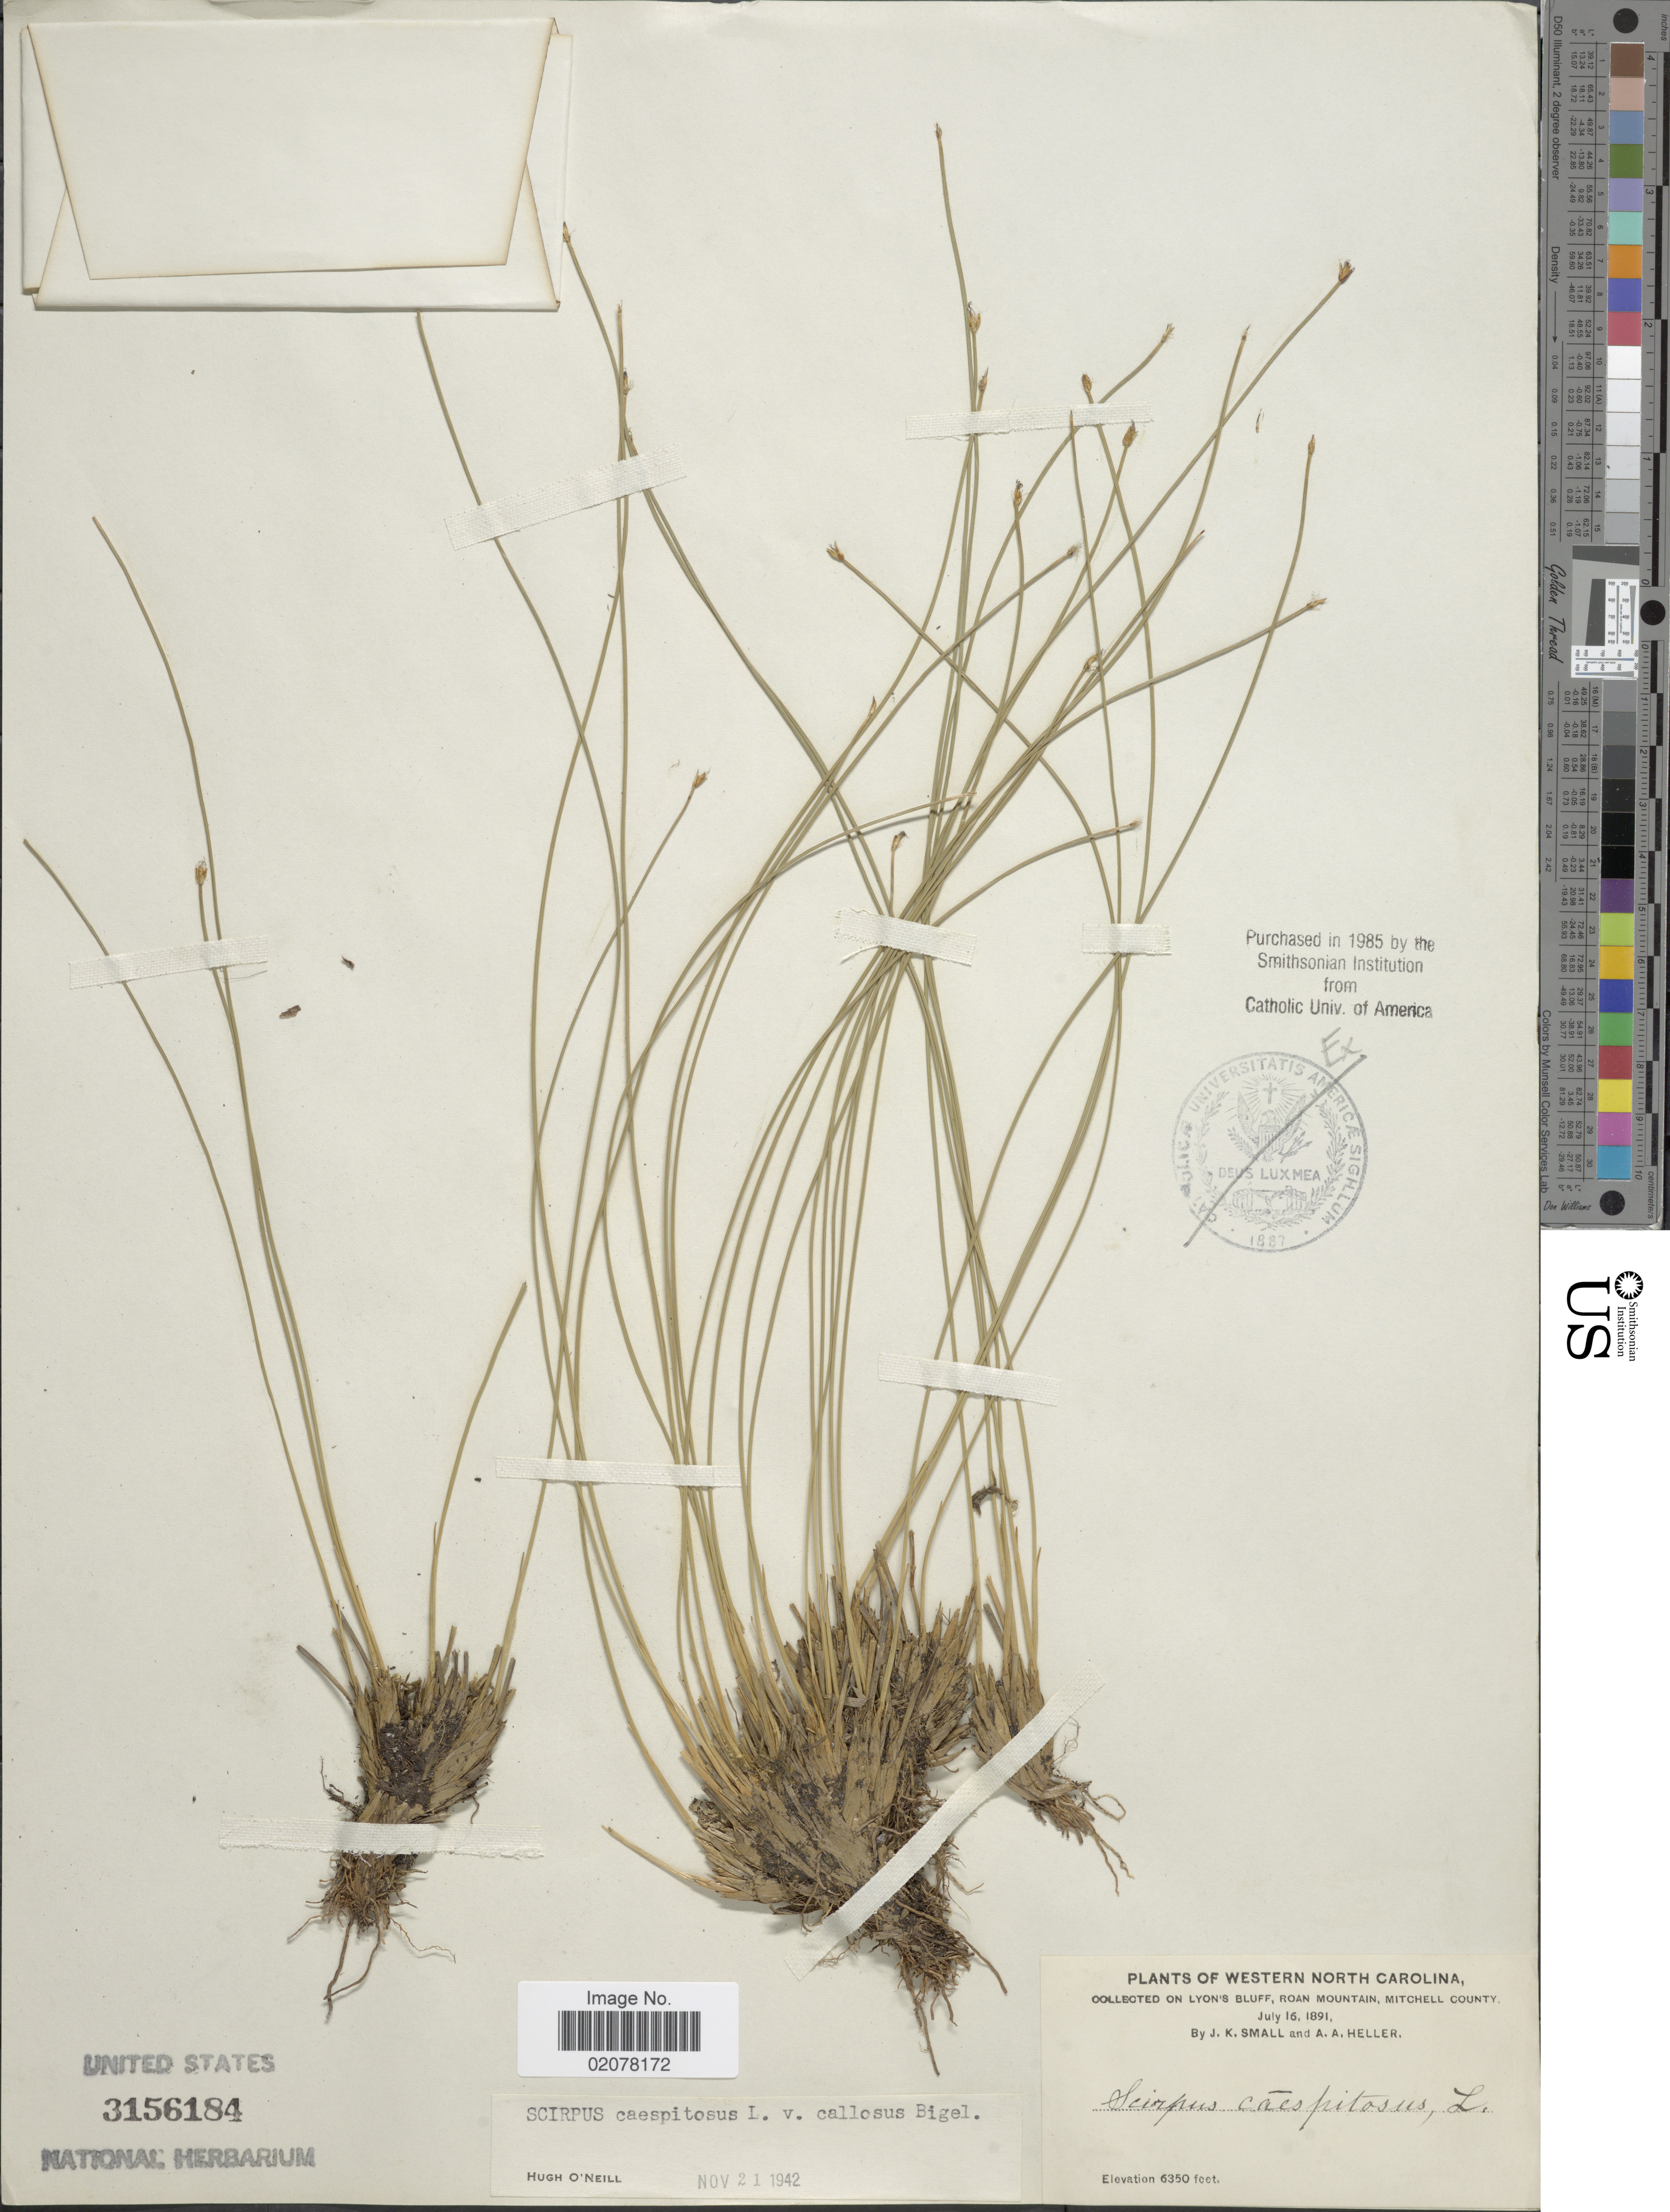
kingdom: Plantae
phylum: Tracheophyta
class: Liliopsida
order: Poales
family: Cyperaceae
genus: Trichophorum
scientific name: Trichophorum cespitosum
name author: (L.) Hartm.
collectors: J. K. Small & A. A. Heller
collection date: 1891-07-16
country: United States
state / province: North Carolina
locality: Western North Carolina, Lyon's Bluff, Roan Mountain, Mitchell County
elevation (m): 1935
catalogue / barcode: US 3156184